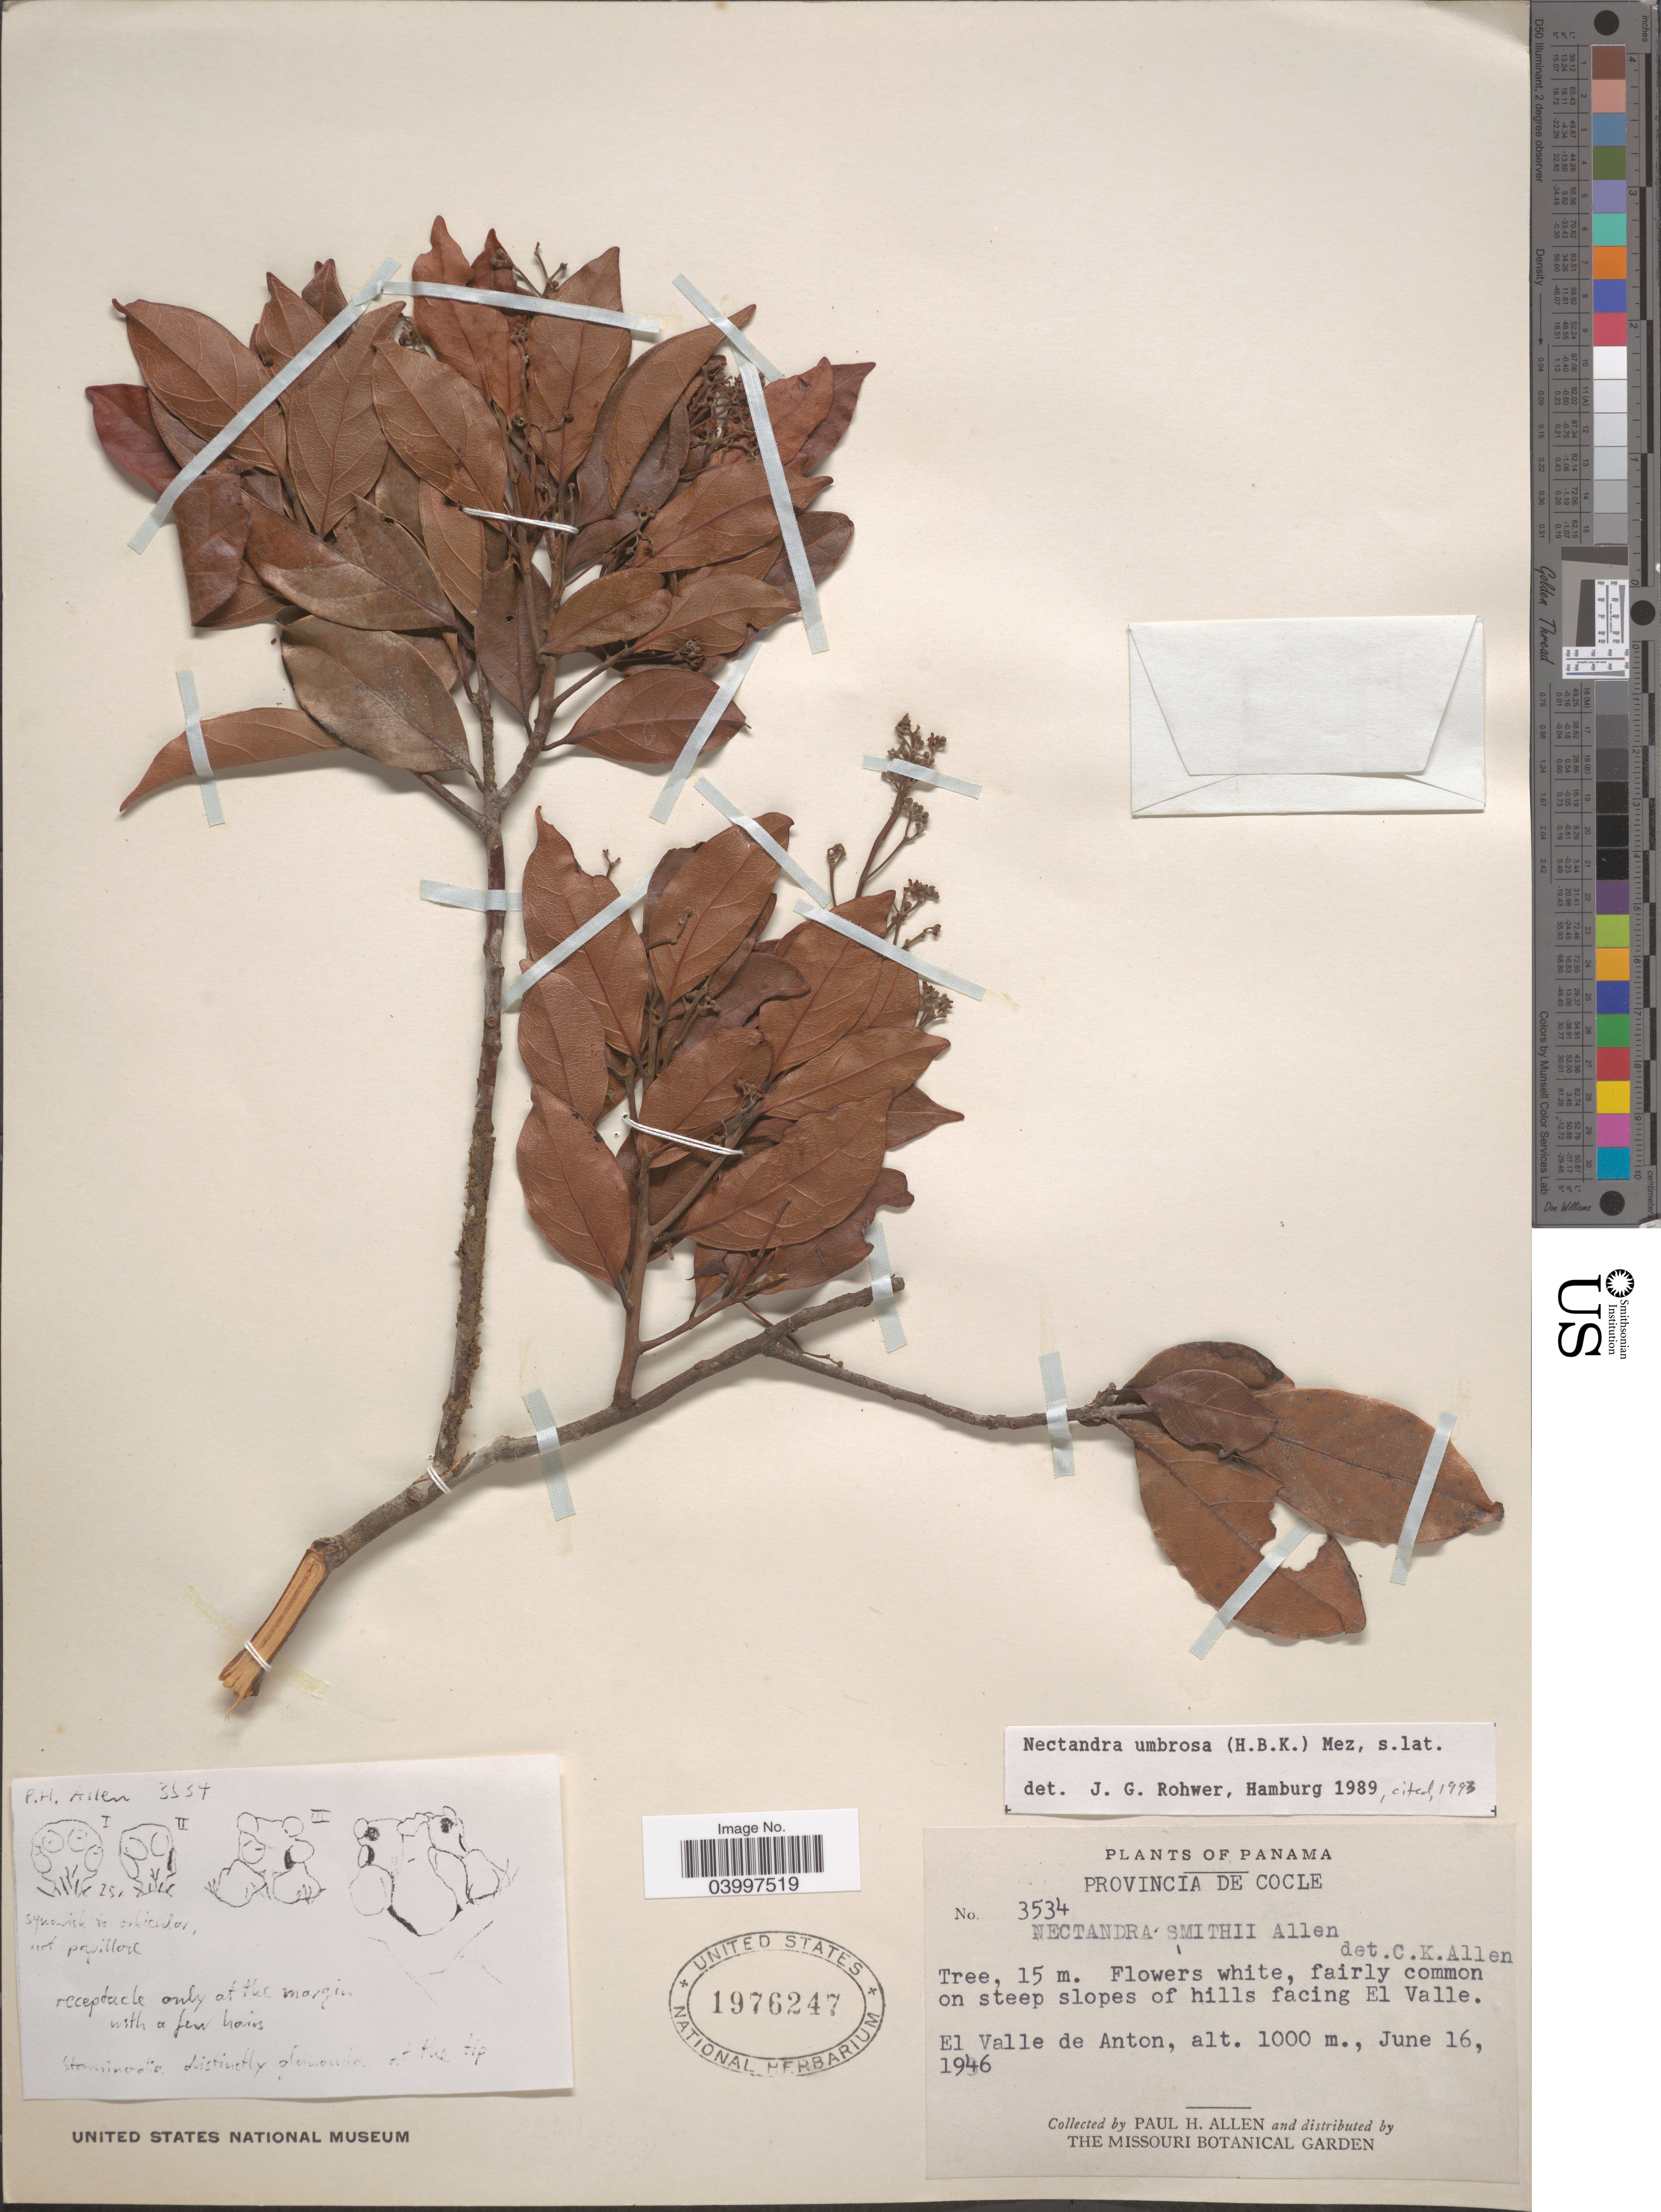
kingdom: Plantae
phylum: Tracheophyta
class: Magnoliopsida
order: Laurales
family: Lauraceae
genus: Nectandra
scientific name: Nectandra umbrosa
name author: (Kunth) Mez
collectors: P. H. Allen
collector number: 3534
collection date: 1946-06-16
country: Panama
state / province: Cocle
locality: On steep slopes of hills facing El Valle. El Valle de Anton.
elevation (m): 1000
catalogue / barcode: US 1976247